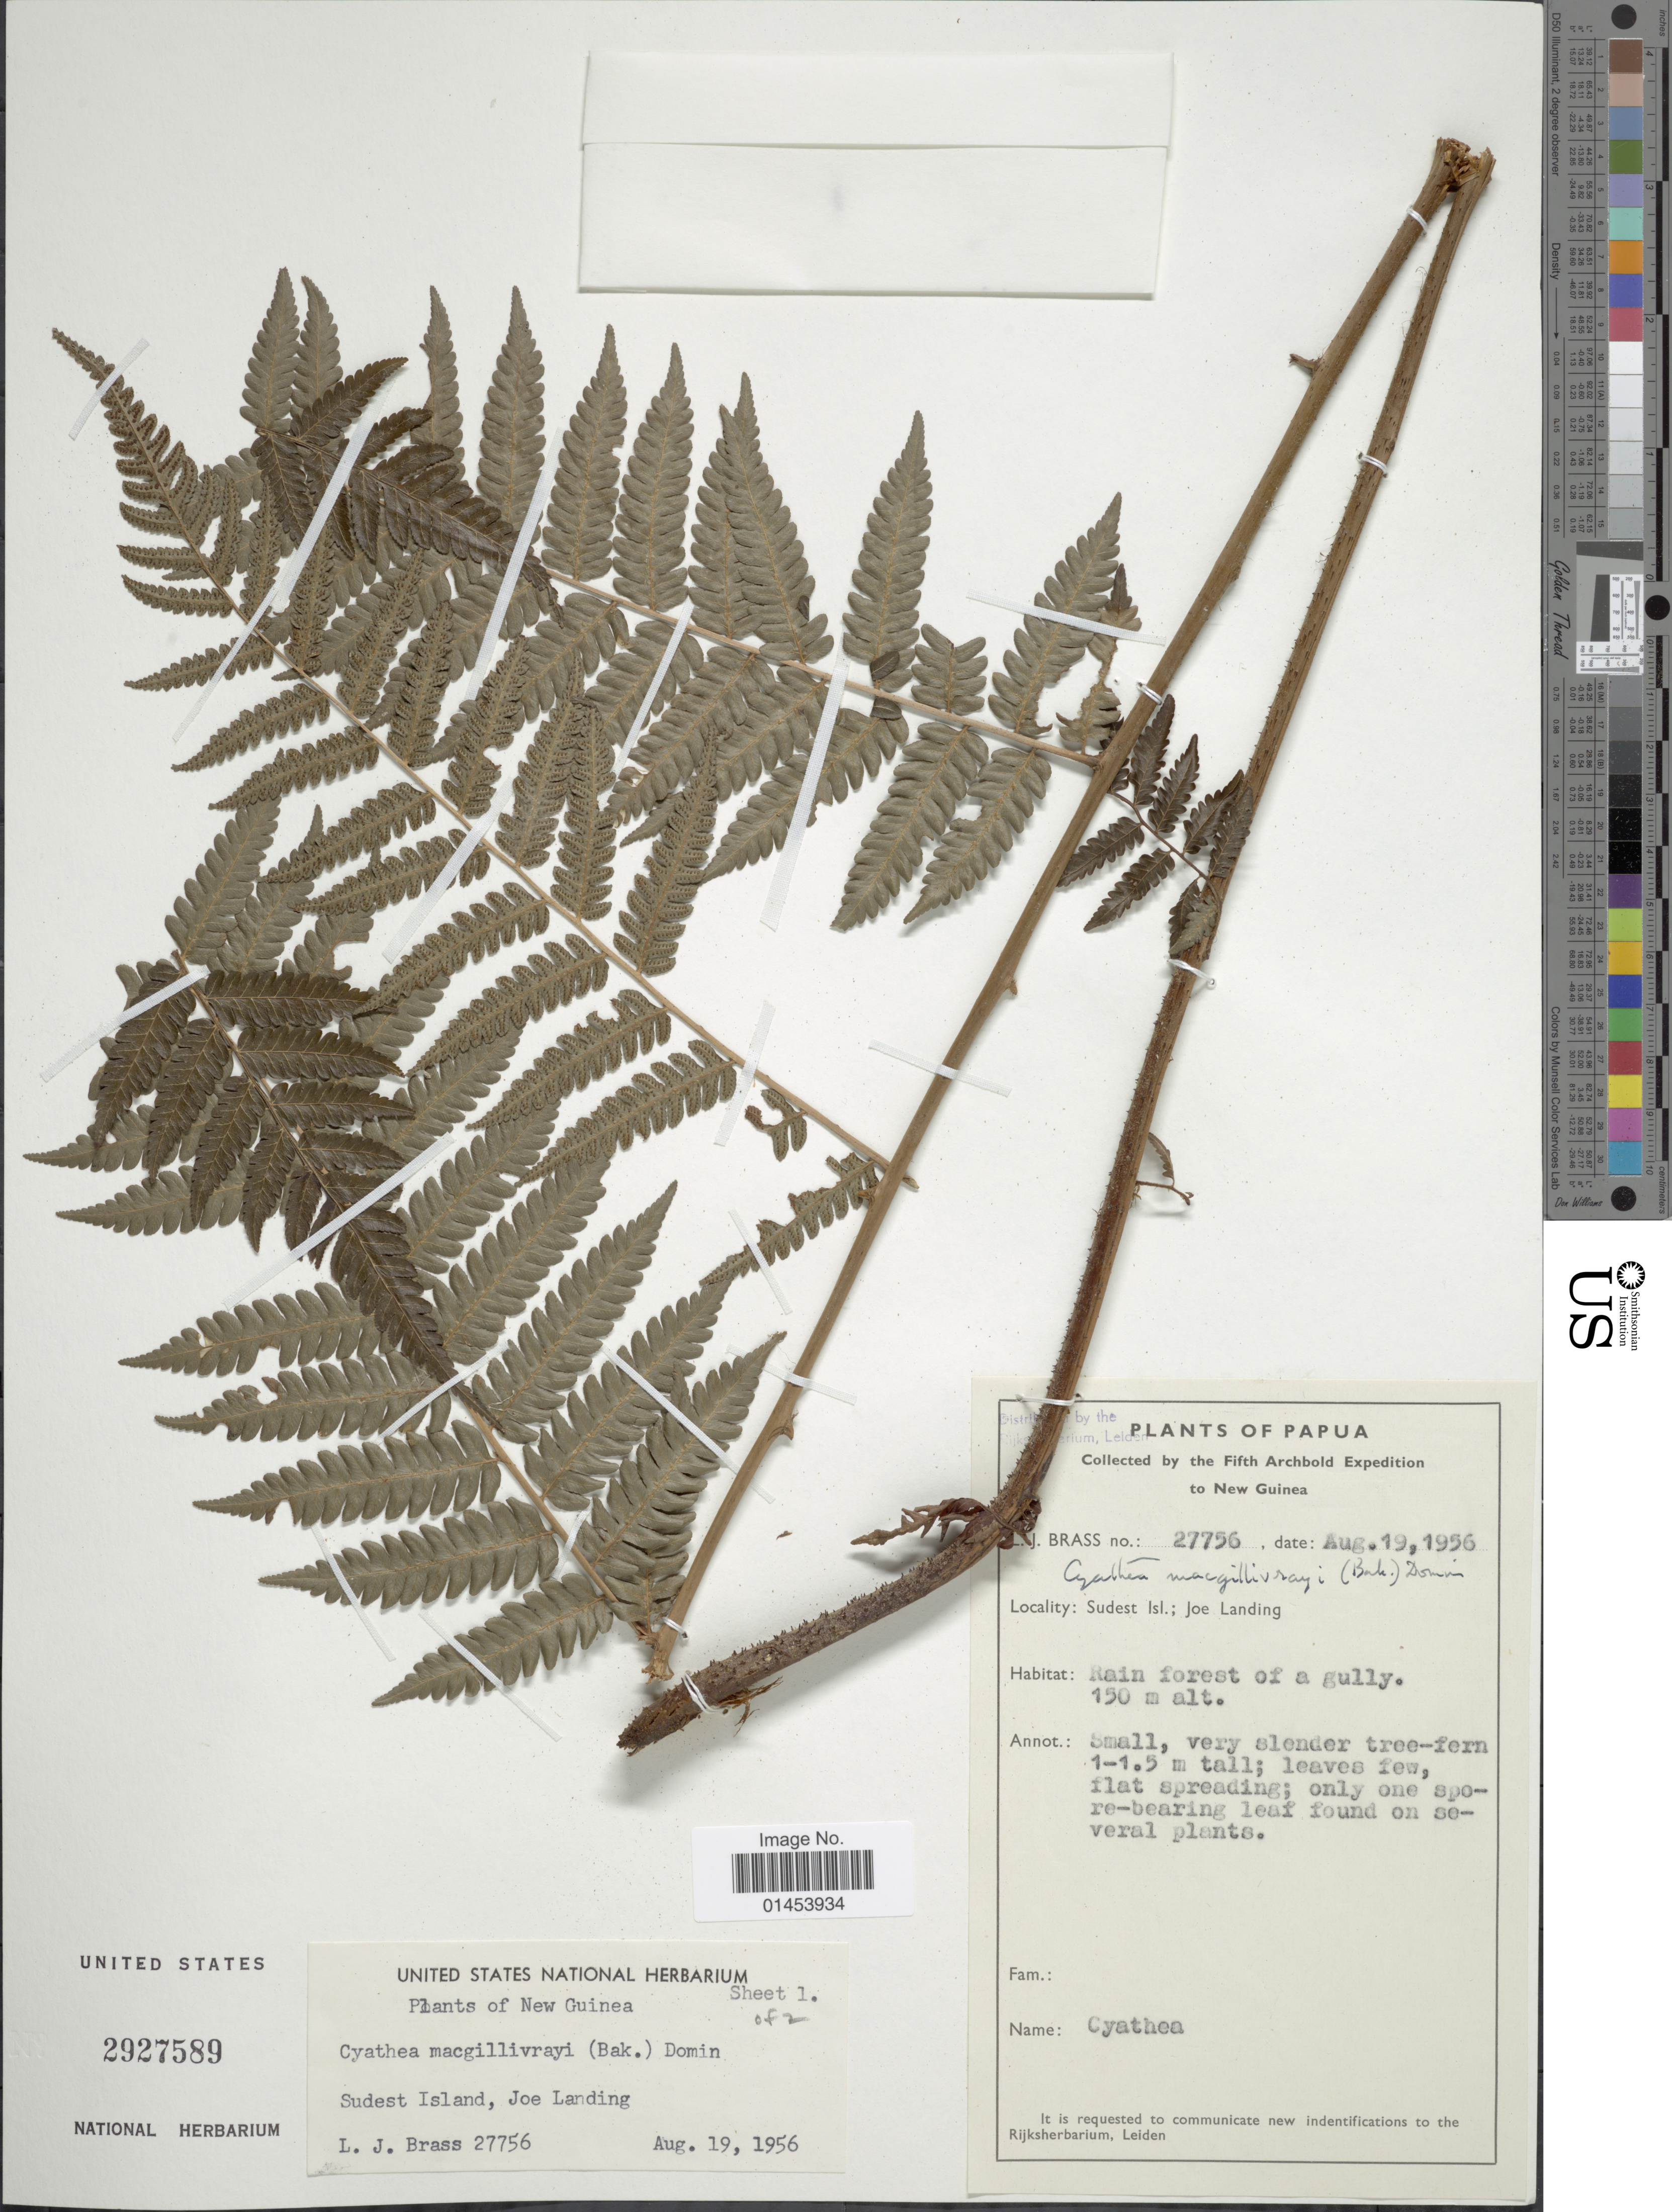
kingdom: Plantae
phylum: Tracheophyta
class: Polypodiopsida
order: Cyatheales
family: Cyatheaceae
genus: Cyathea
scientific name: Cyathea macgillivrayi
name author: (Baker) Domin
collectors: L. J. Brass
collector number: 27756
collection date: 1956-08-19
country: Papua New Guinea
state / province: Milne Bay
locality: Sudest Isl.; Joe Landing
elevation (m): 150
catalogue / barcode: US 2927589